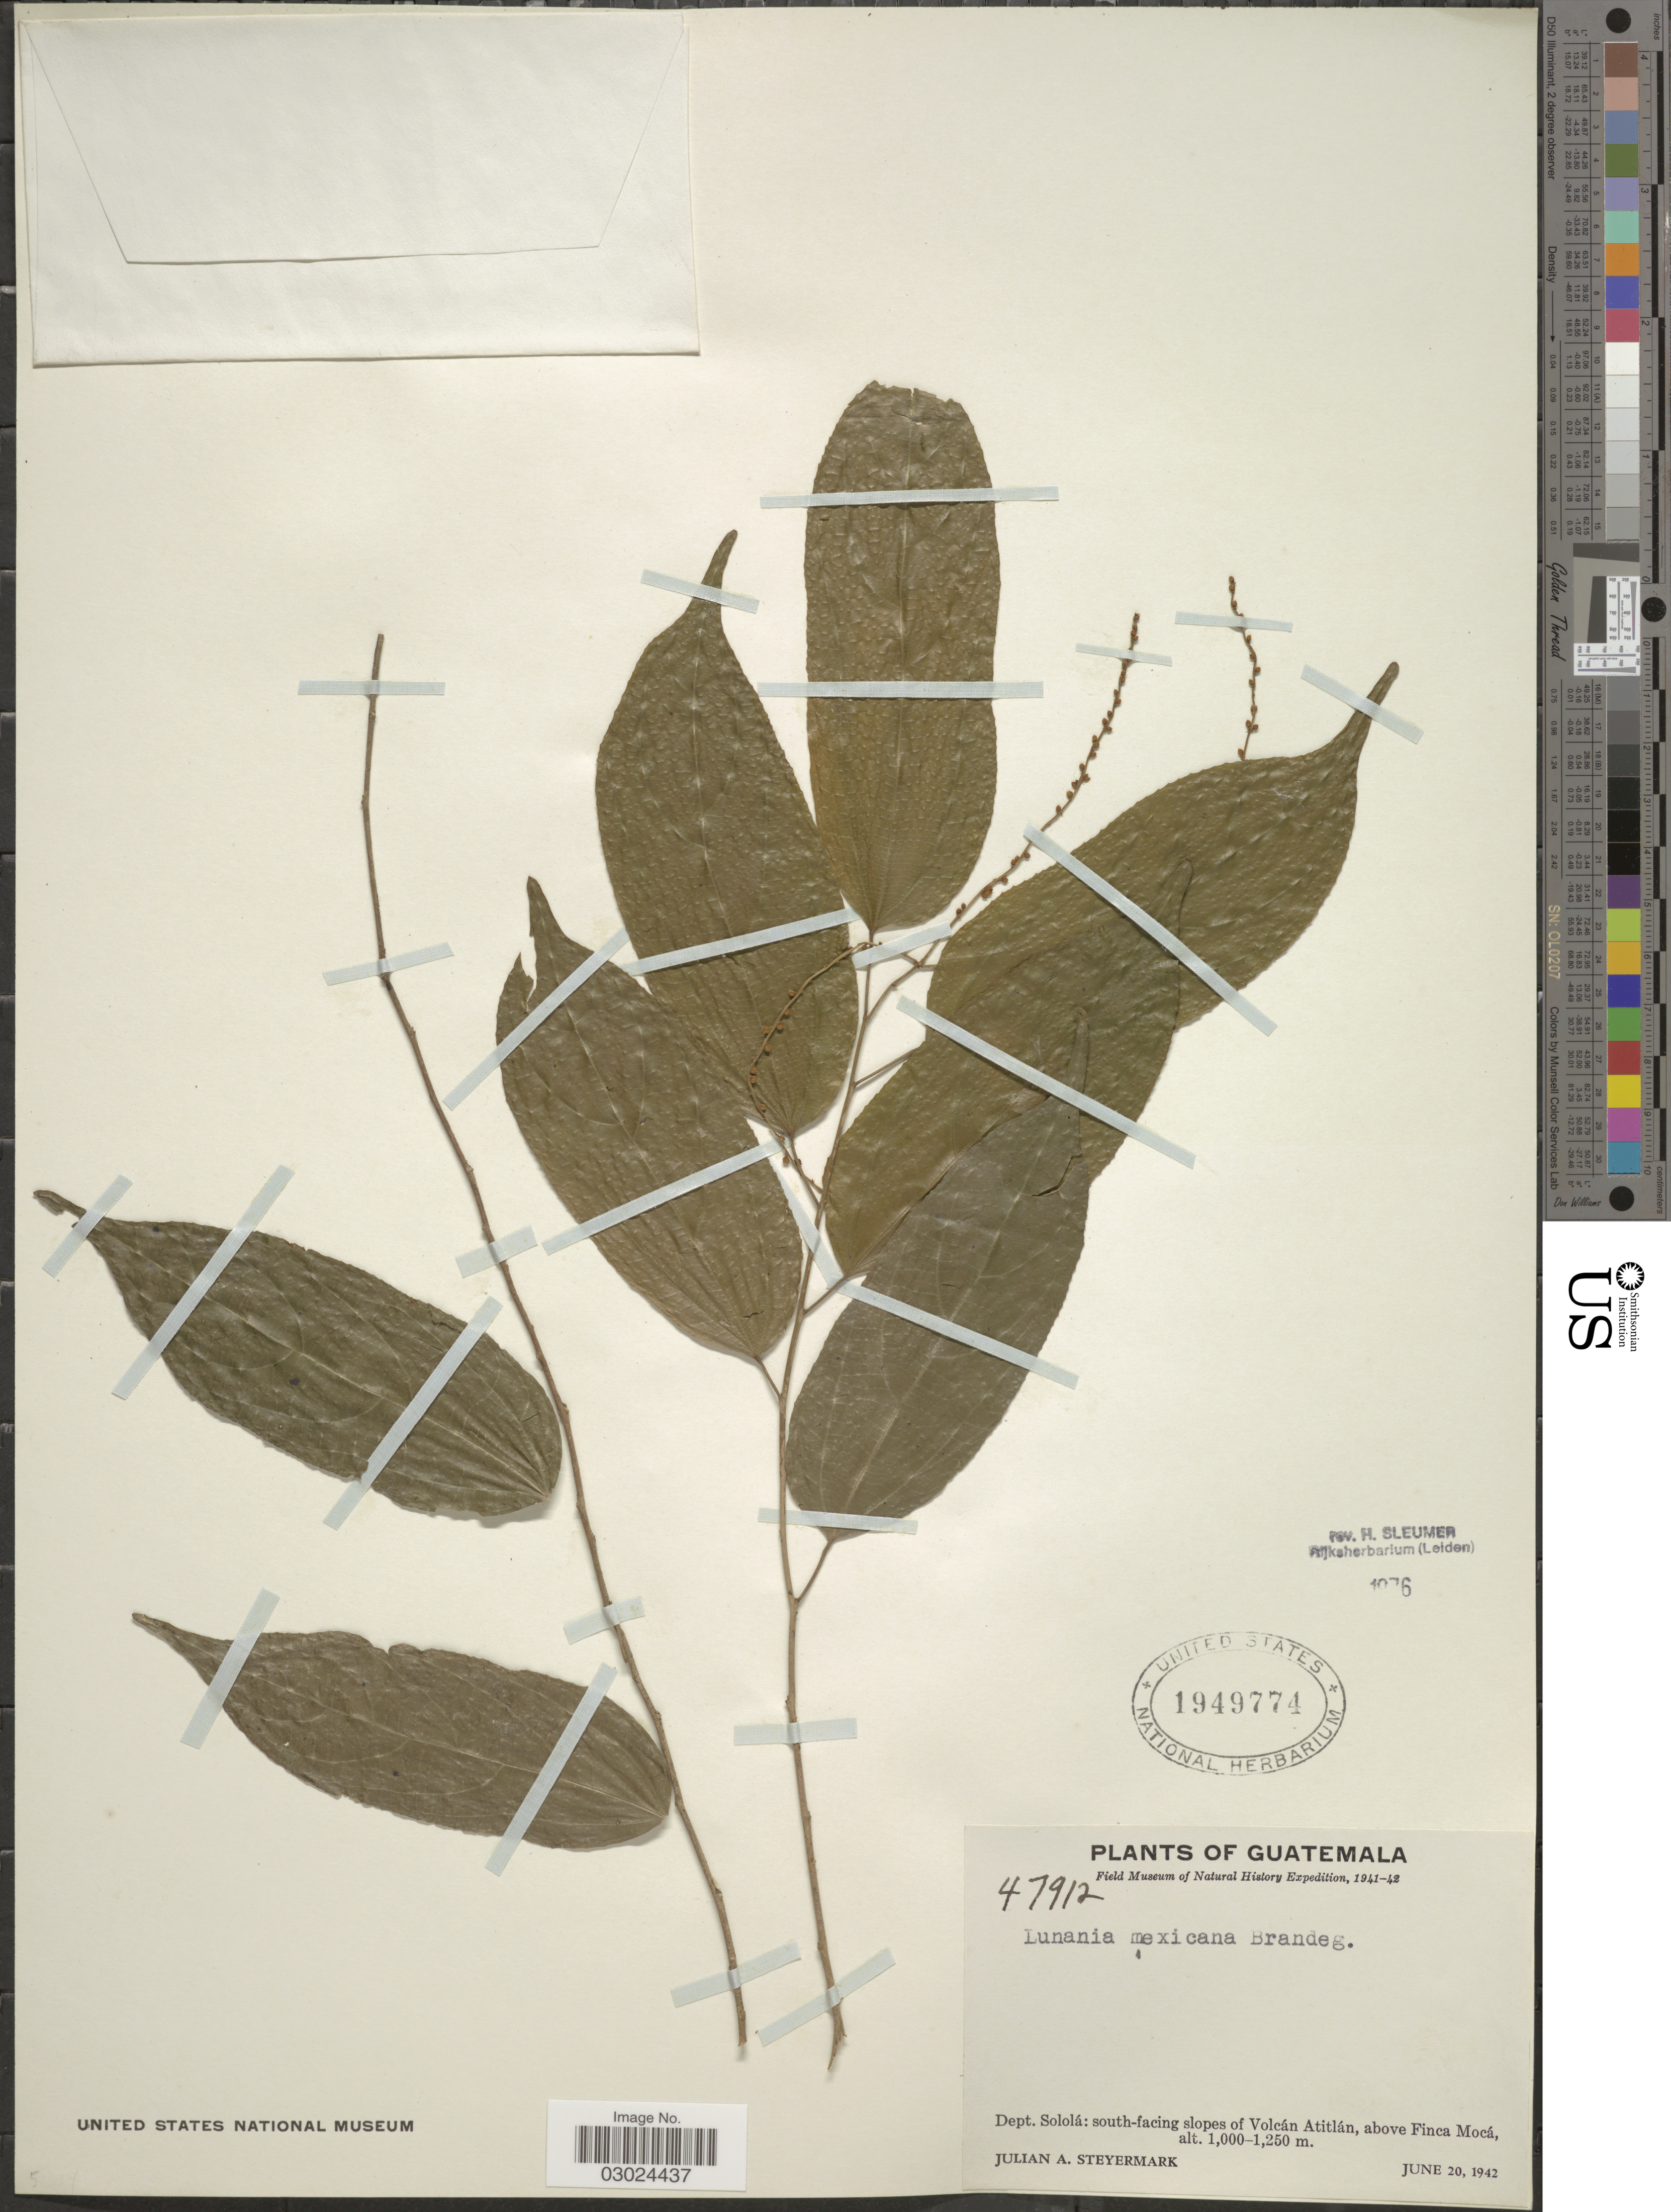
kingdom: Plantae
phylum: Tracheophyta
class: Magnoliopsida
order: Malpighiales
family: Salicaceae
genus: Lunania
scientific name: Lunania mexicana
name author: Brandegee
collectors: J. Steyermark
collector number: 47912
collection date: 1942-06-20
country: Guatemala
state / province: Sololá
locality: Dept. Sololá: south-facing slopes of Volcán Atitlán, above Finca Mocá.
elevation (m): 1000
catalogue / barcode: US 1949774